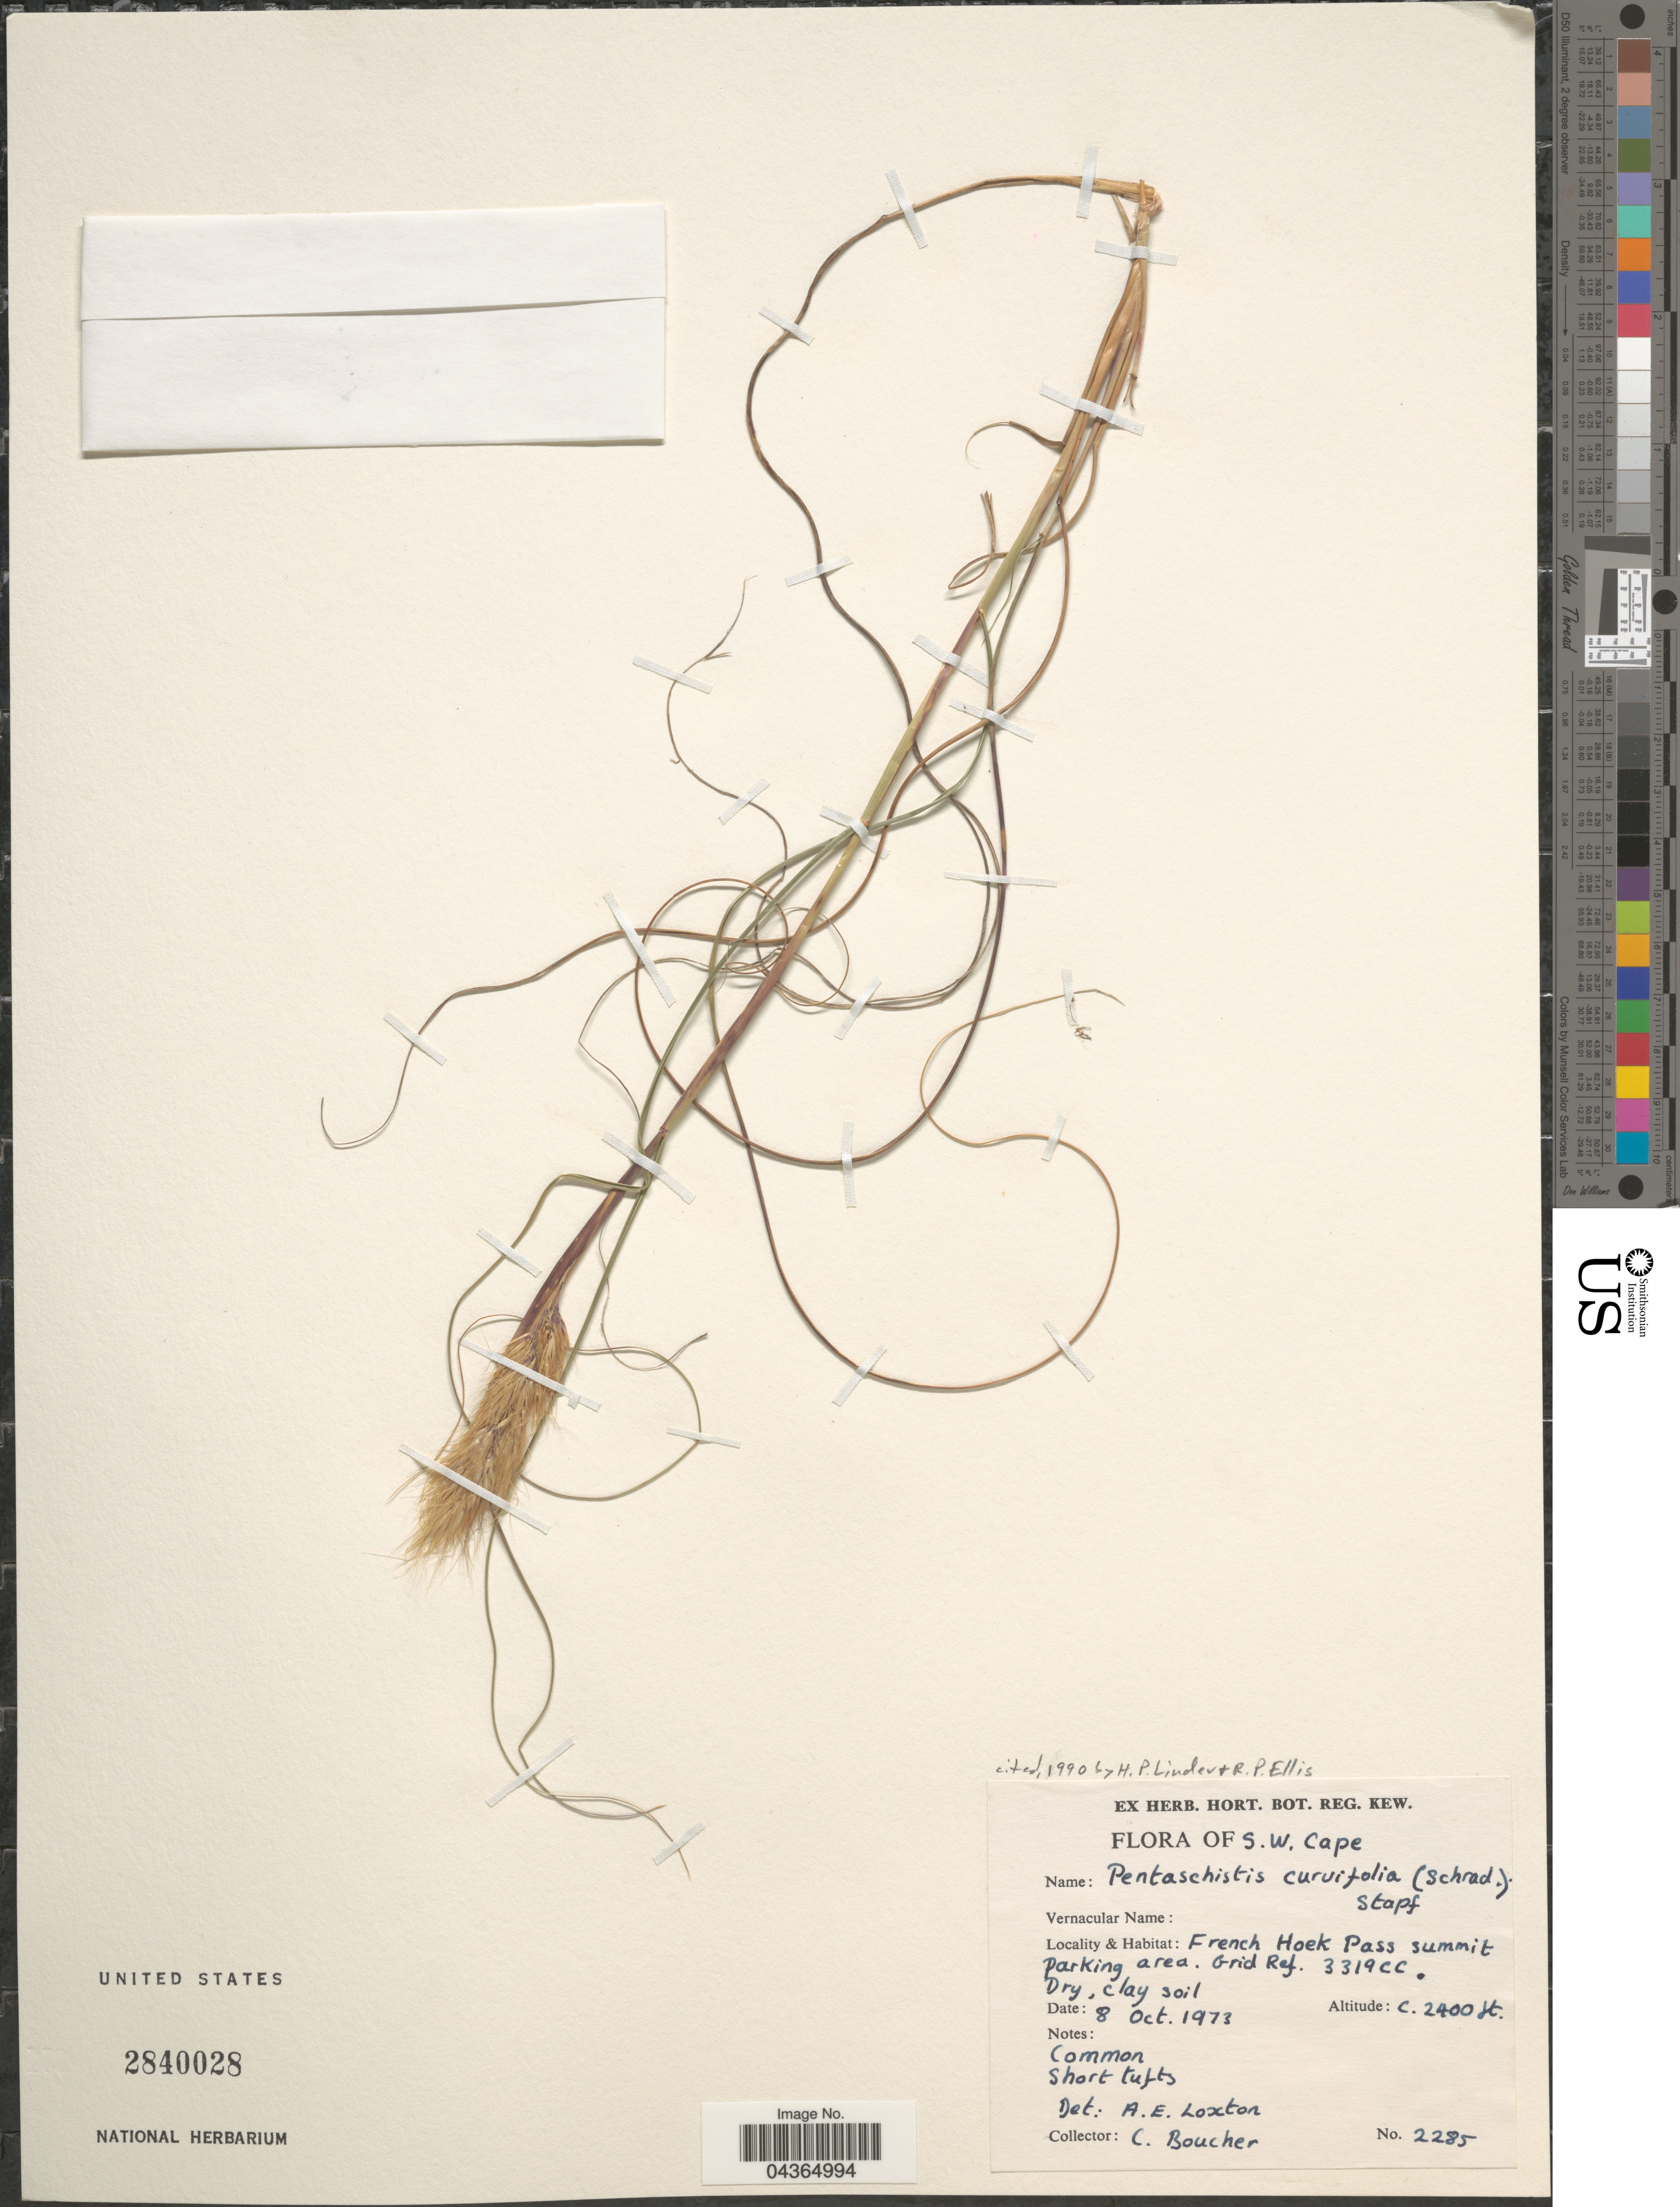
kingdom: Plantae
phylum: Tracheophyta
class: Liliopsida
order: Poales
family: Poaceae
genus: Pentameris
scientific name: Pentameris curvifolia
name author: (Schrad.) Steud.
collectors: C. Boucher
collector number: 2285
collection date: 1973-10-08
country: South Africa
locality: S.W. Cape. French Hoek Pass summit Parking area. Grid Ref. 3319CC.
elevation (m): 732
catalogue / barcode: US 2840028